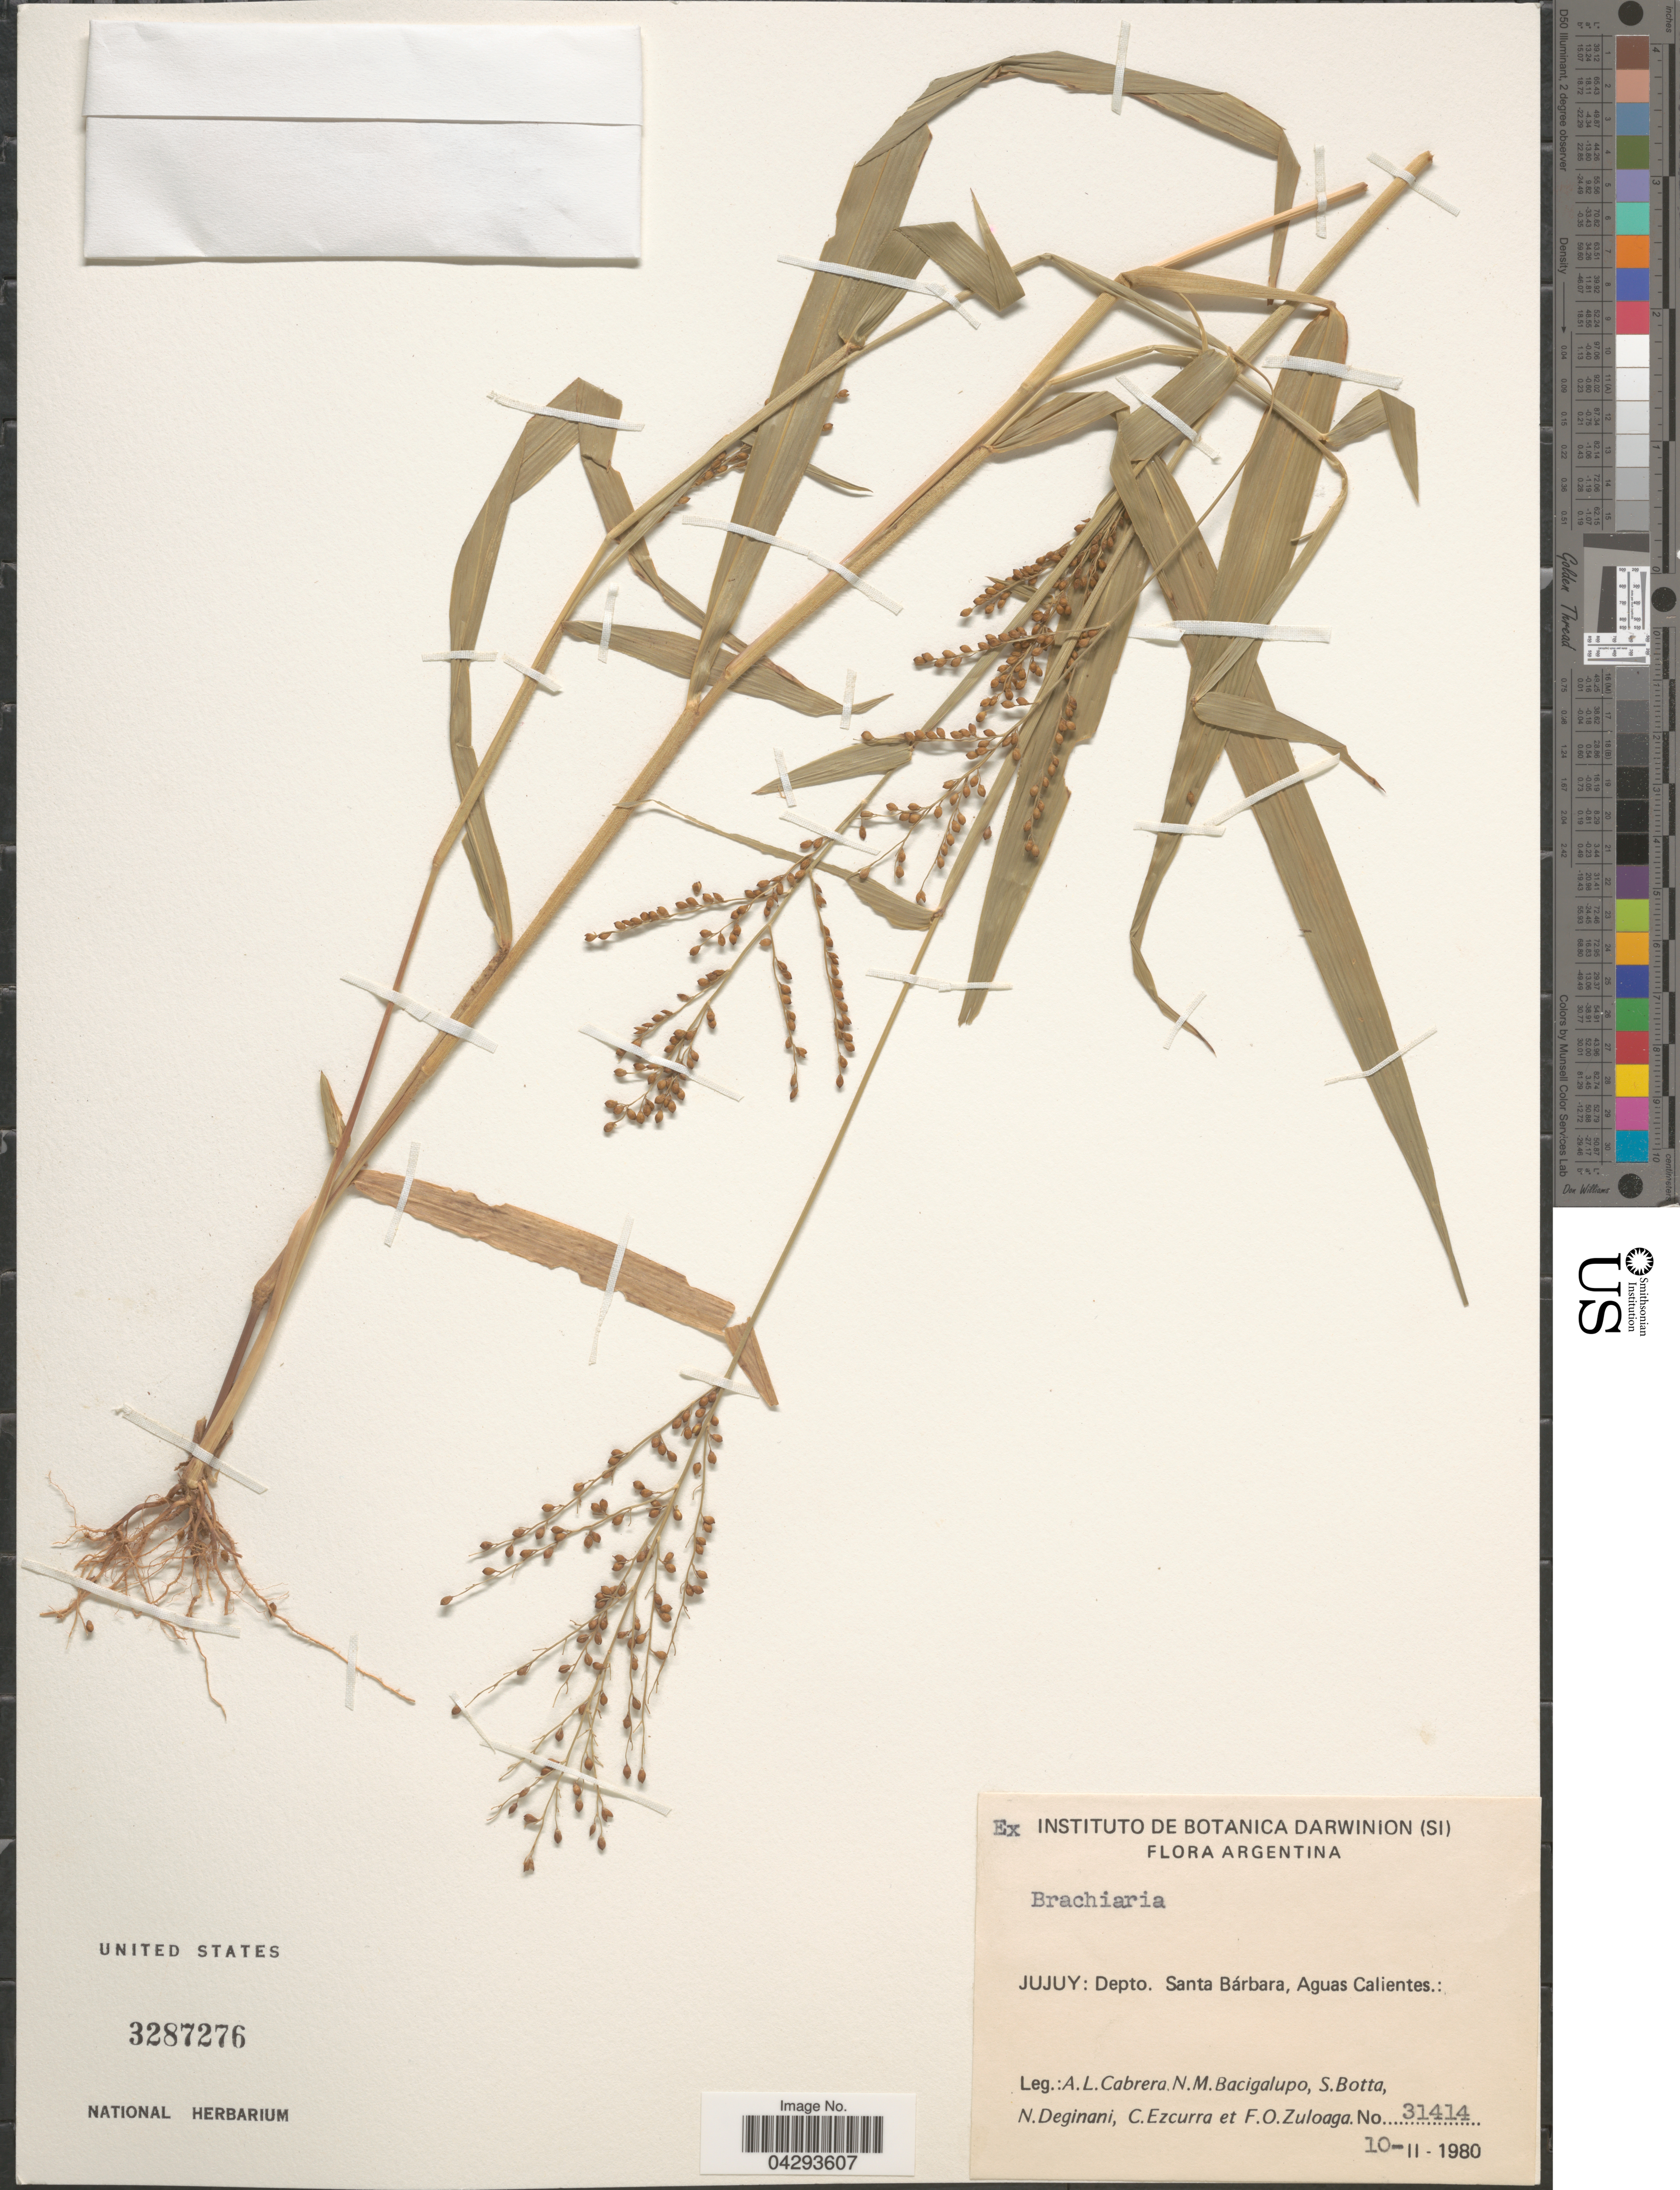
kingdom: Plantae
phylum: Tracheophyta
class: Liliopsida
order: Poales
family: Poaceae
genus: Urochloa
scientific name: Urochloa sp.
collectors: A. L. Cabrera, N. M. Bacigalupo, S. Botta, N. Deginani & et al.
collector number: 31414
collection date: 1980-02-10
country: Argentina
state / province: Jujuy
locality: Depto. Santa Bárbara, Aguas Calientes.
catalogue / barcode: US 3287276